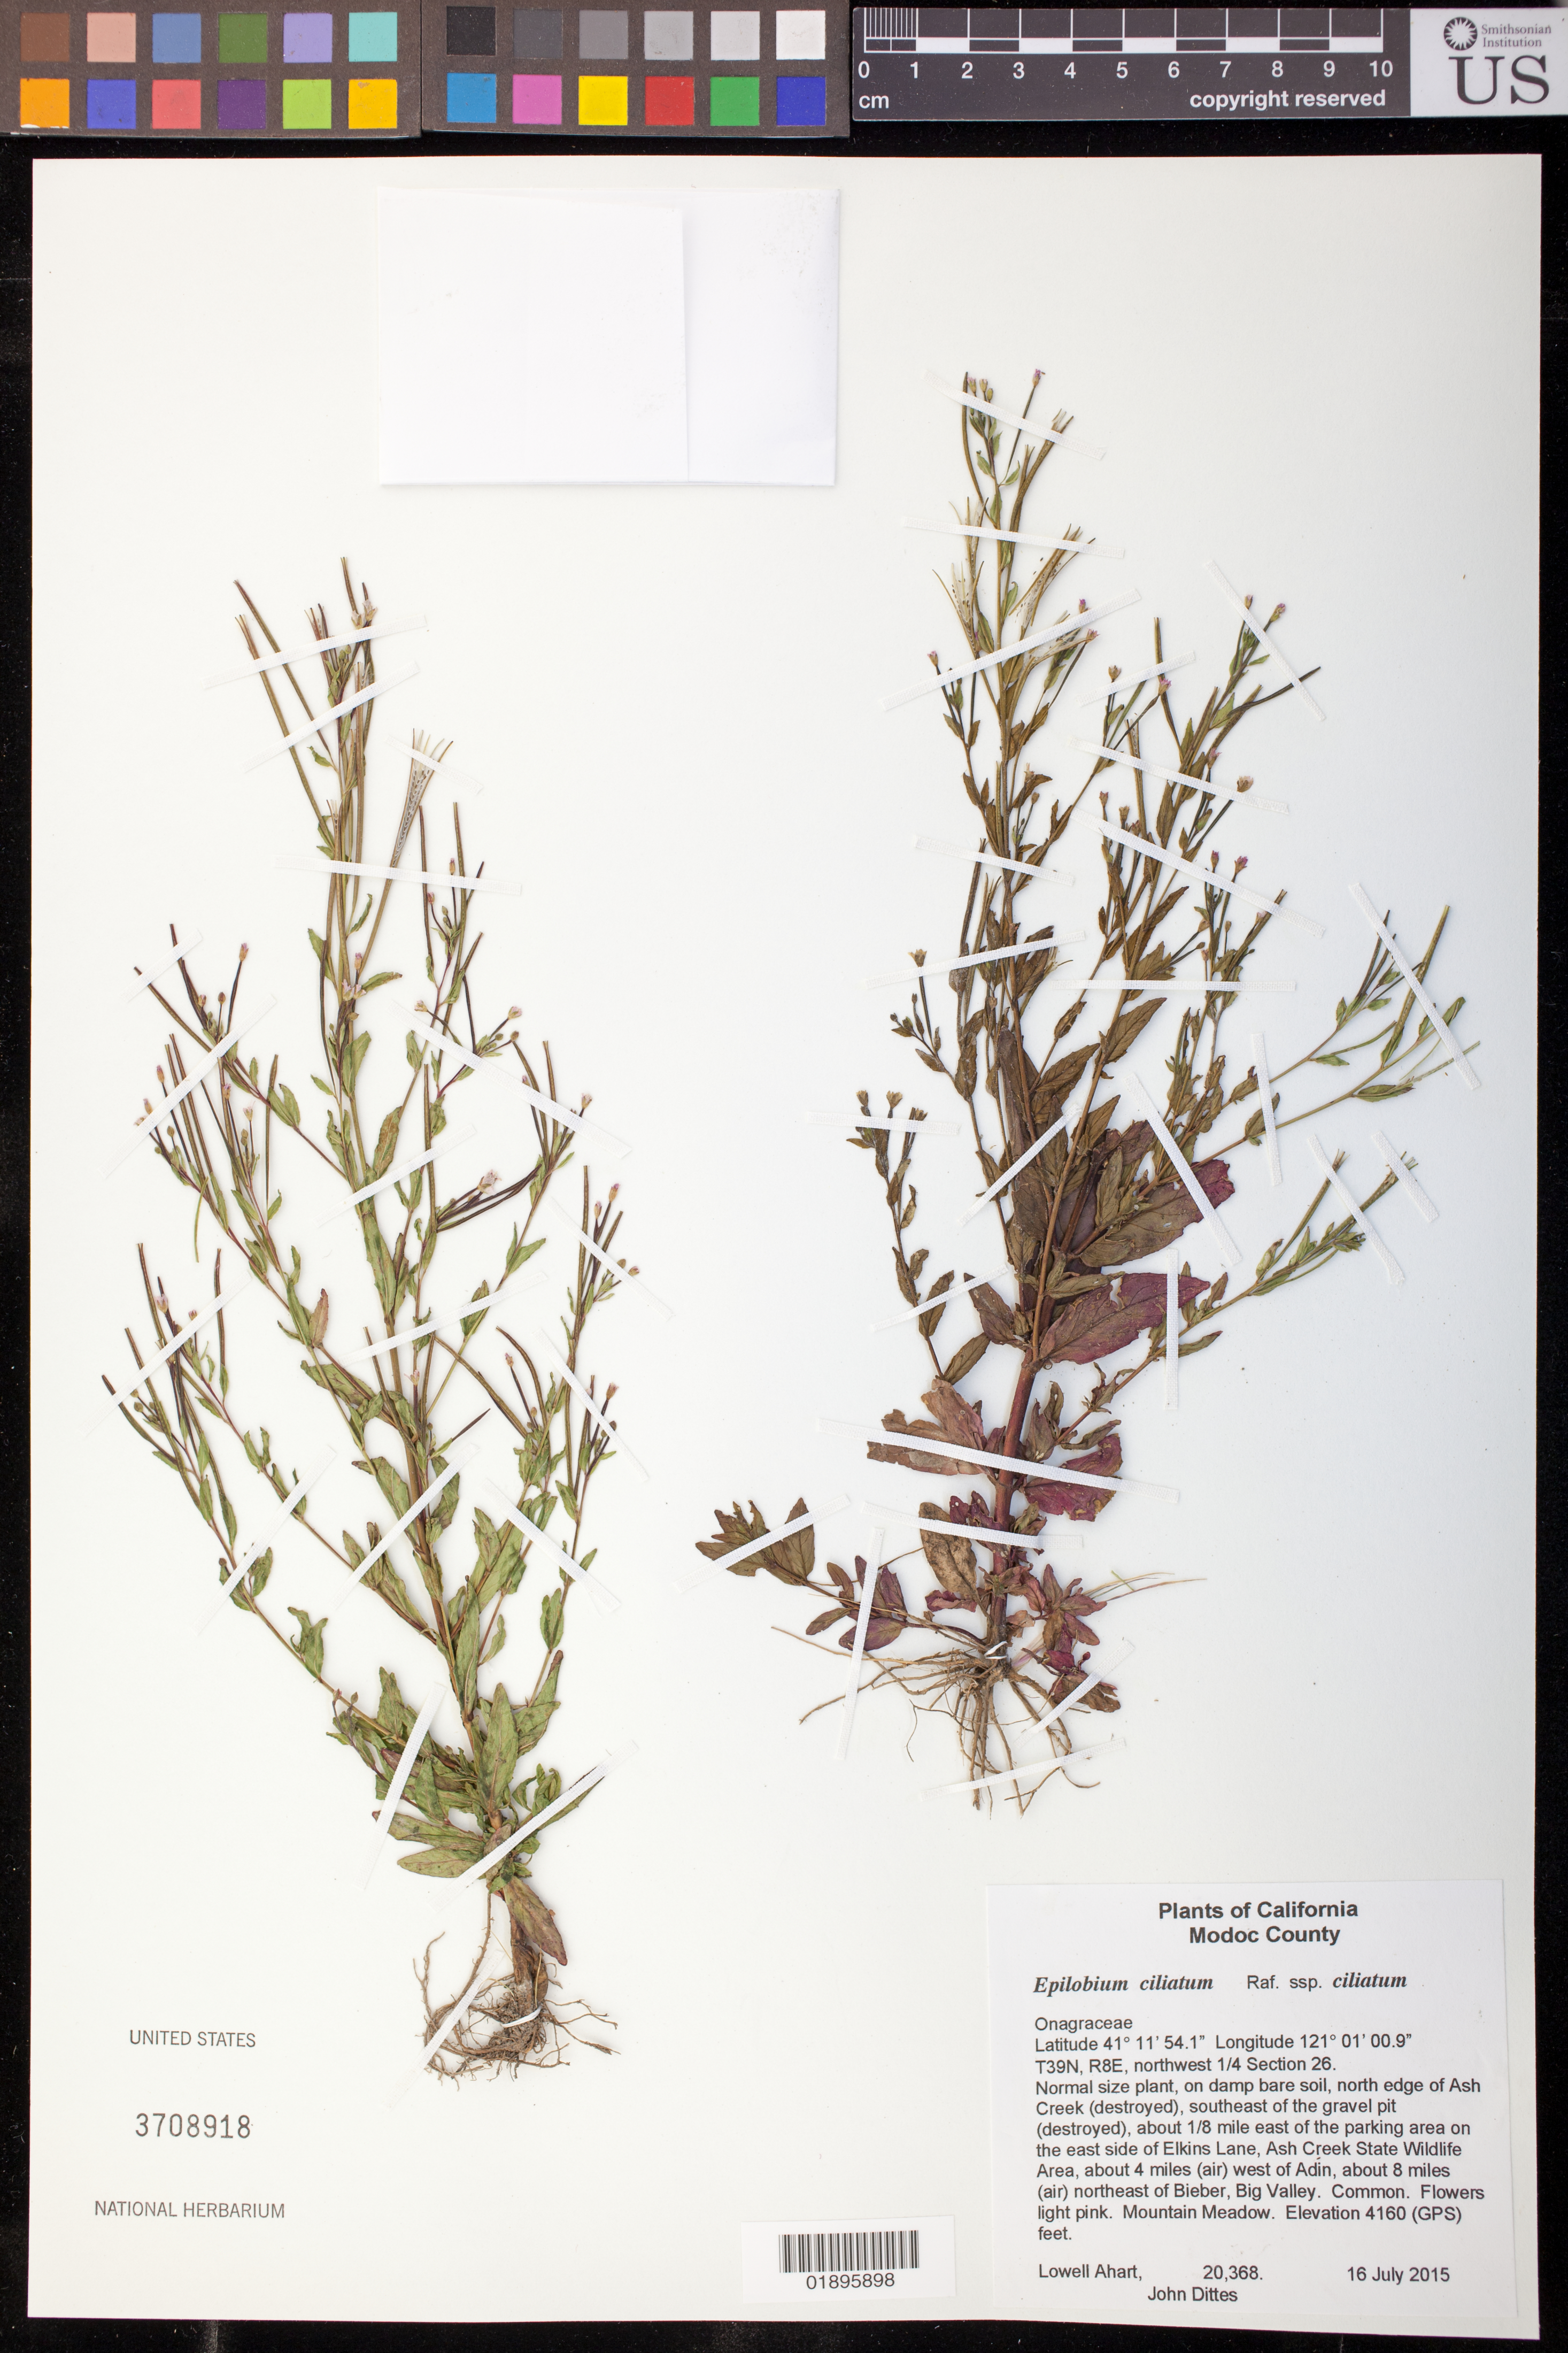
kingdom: Plantae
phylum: Tracheophyta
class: Magnoliopsida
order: Myrtales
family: Onagraceae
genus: Epilobium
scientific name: Epilobium ciliatum subsp. ciliatum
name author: Raf.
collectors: L. Ahart & J. Dittes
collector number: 20368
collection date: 2015-07-16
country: United States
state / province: California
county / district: Modoc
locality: T39N, R8E, northwest 1/4 section 26. North edge of Ash Creek (destroyed), southeast of the gravel pit (destroyed), about 1/8 mile east of the parking area on the east side of Elkins Lane, Ash Creek State Wildlife Area, about 4 miles (air) west of Adin, about 8 miles (air) northeast of Bieber, Big Valley.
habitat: Mountain meadow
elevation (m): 1268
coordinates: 41 11 54.1, 121 01 0.9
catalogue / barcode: US 3708918